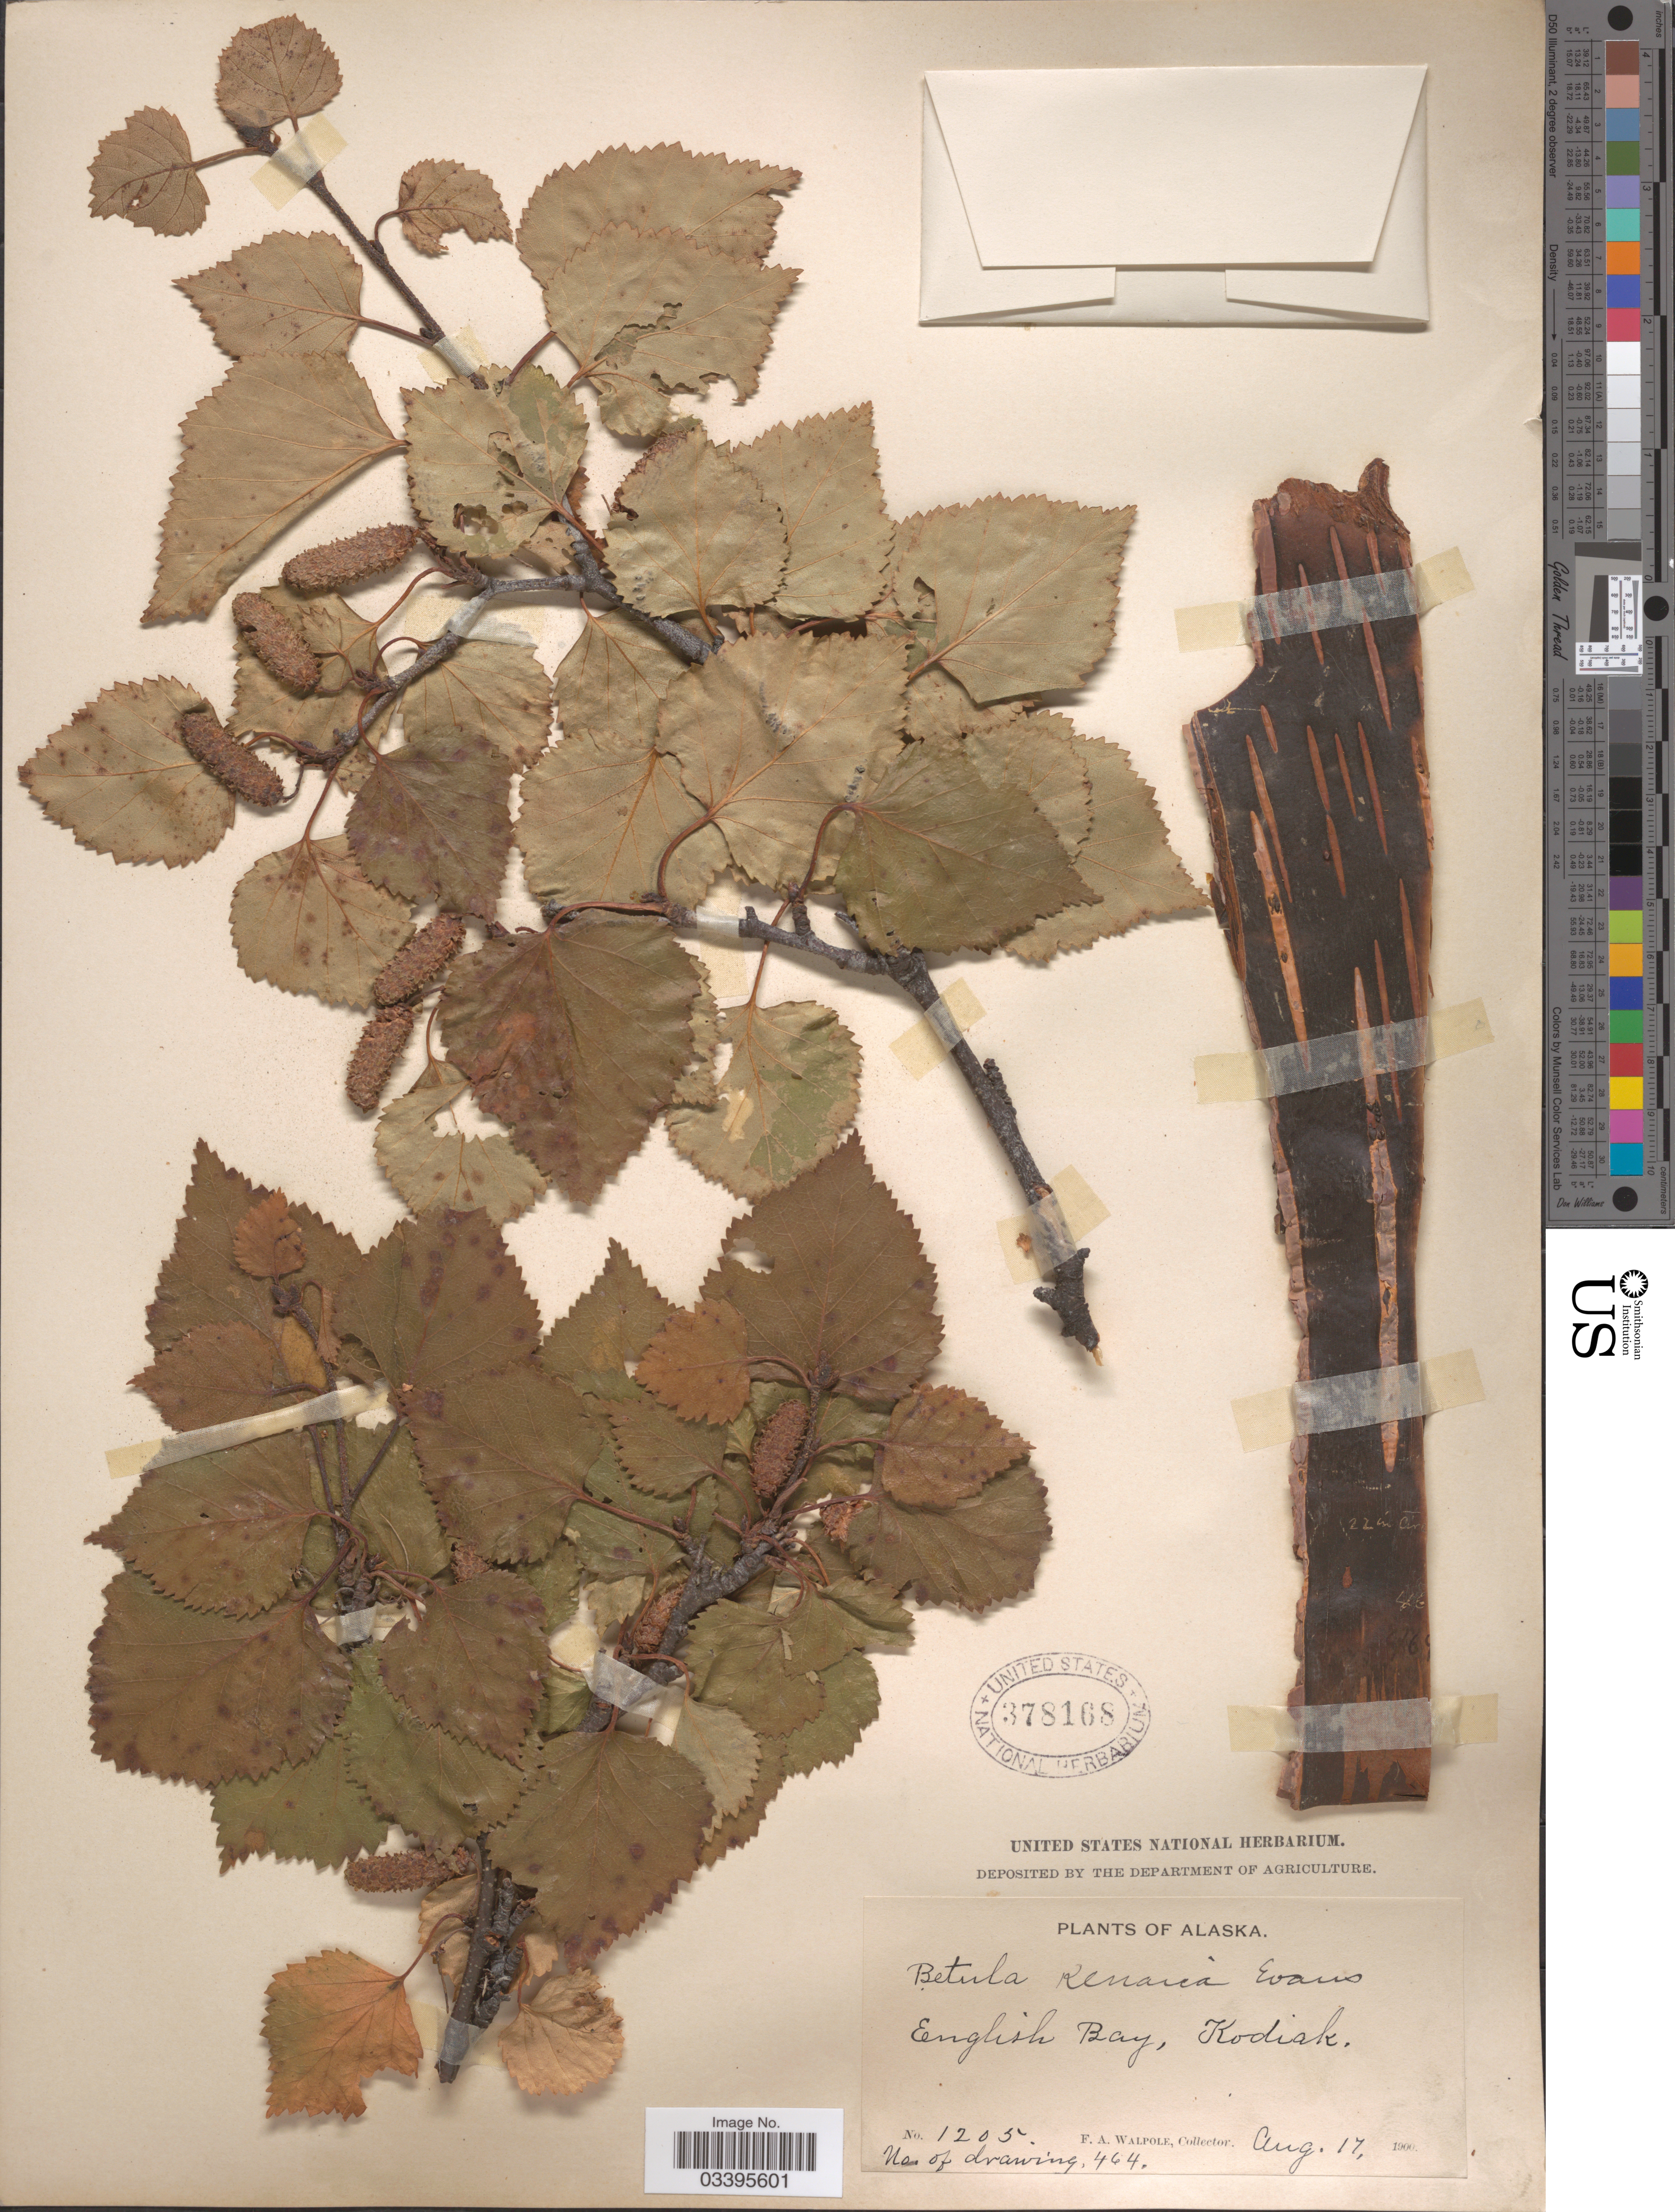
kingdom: Plantae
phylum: Tracheophyta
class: Magnoliopsida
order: Fagales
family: Betulaceae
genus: Betula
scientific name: Betula kenaica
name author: W.H. Evans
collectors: F. Walpole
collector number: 1205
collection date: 1900-08-17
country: United States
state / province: Alaska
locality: English Bay, Kodiak.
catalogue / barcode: US 378168